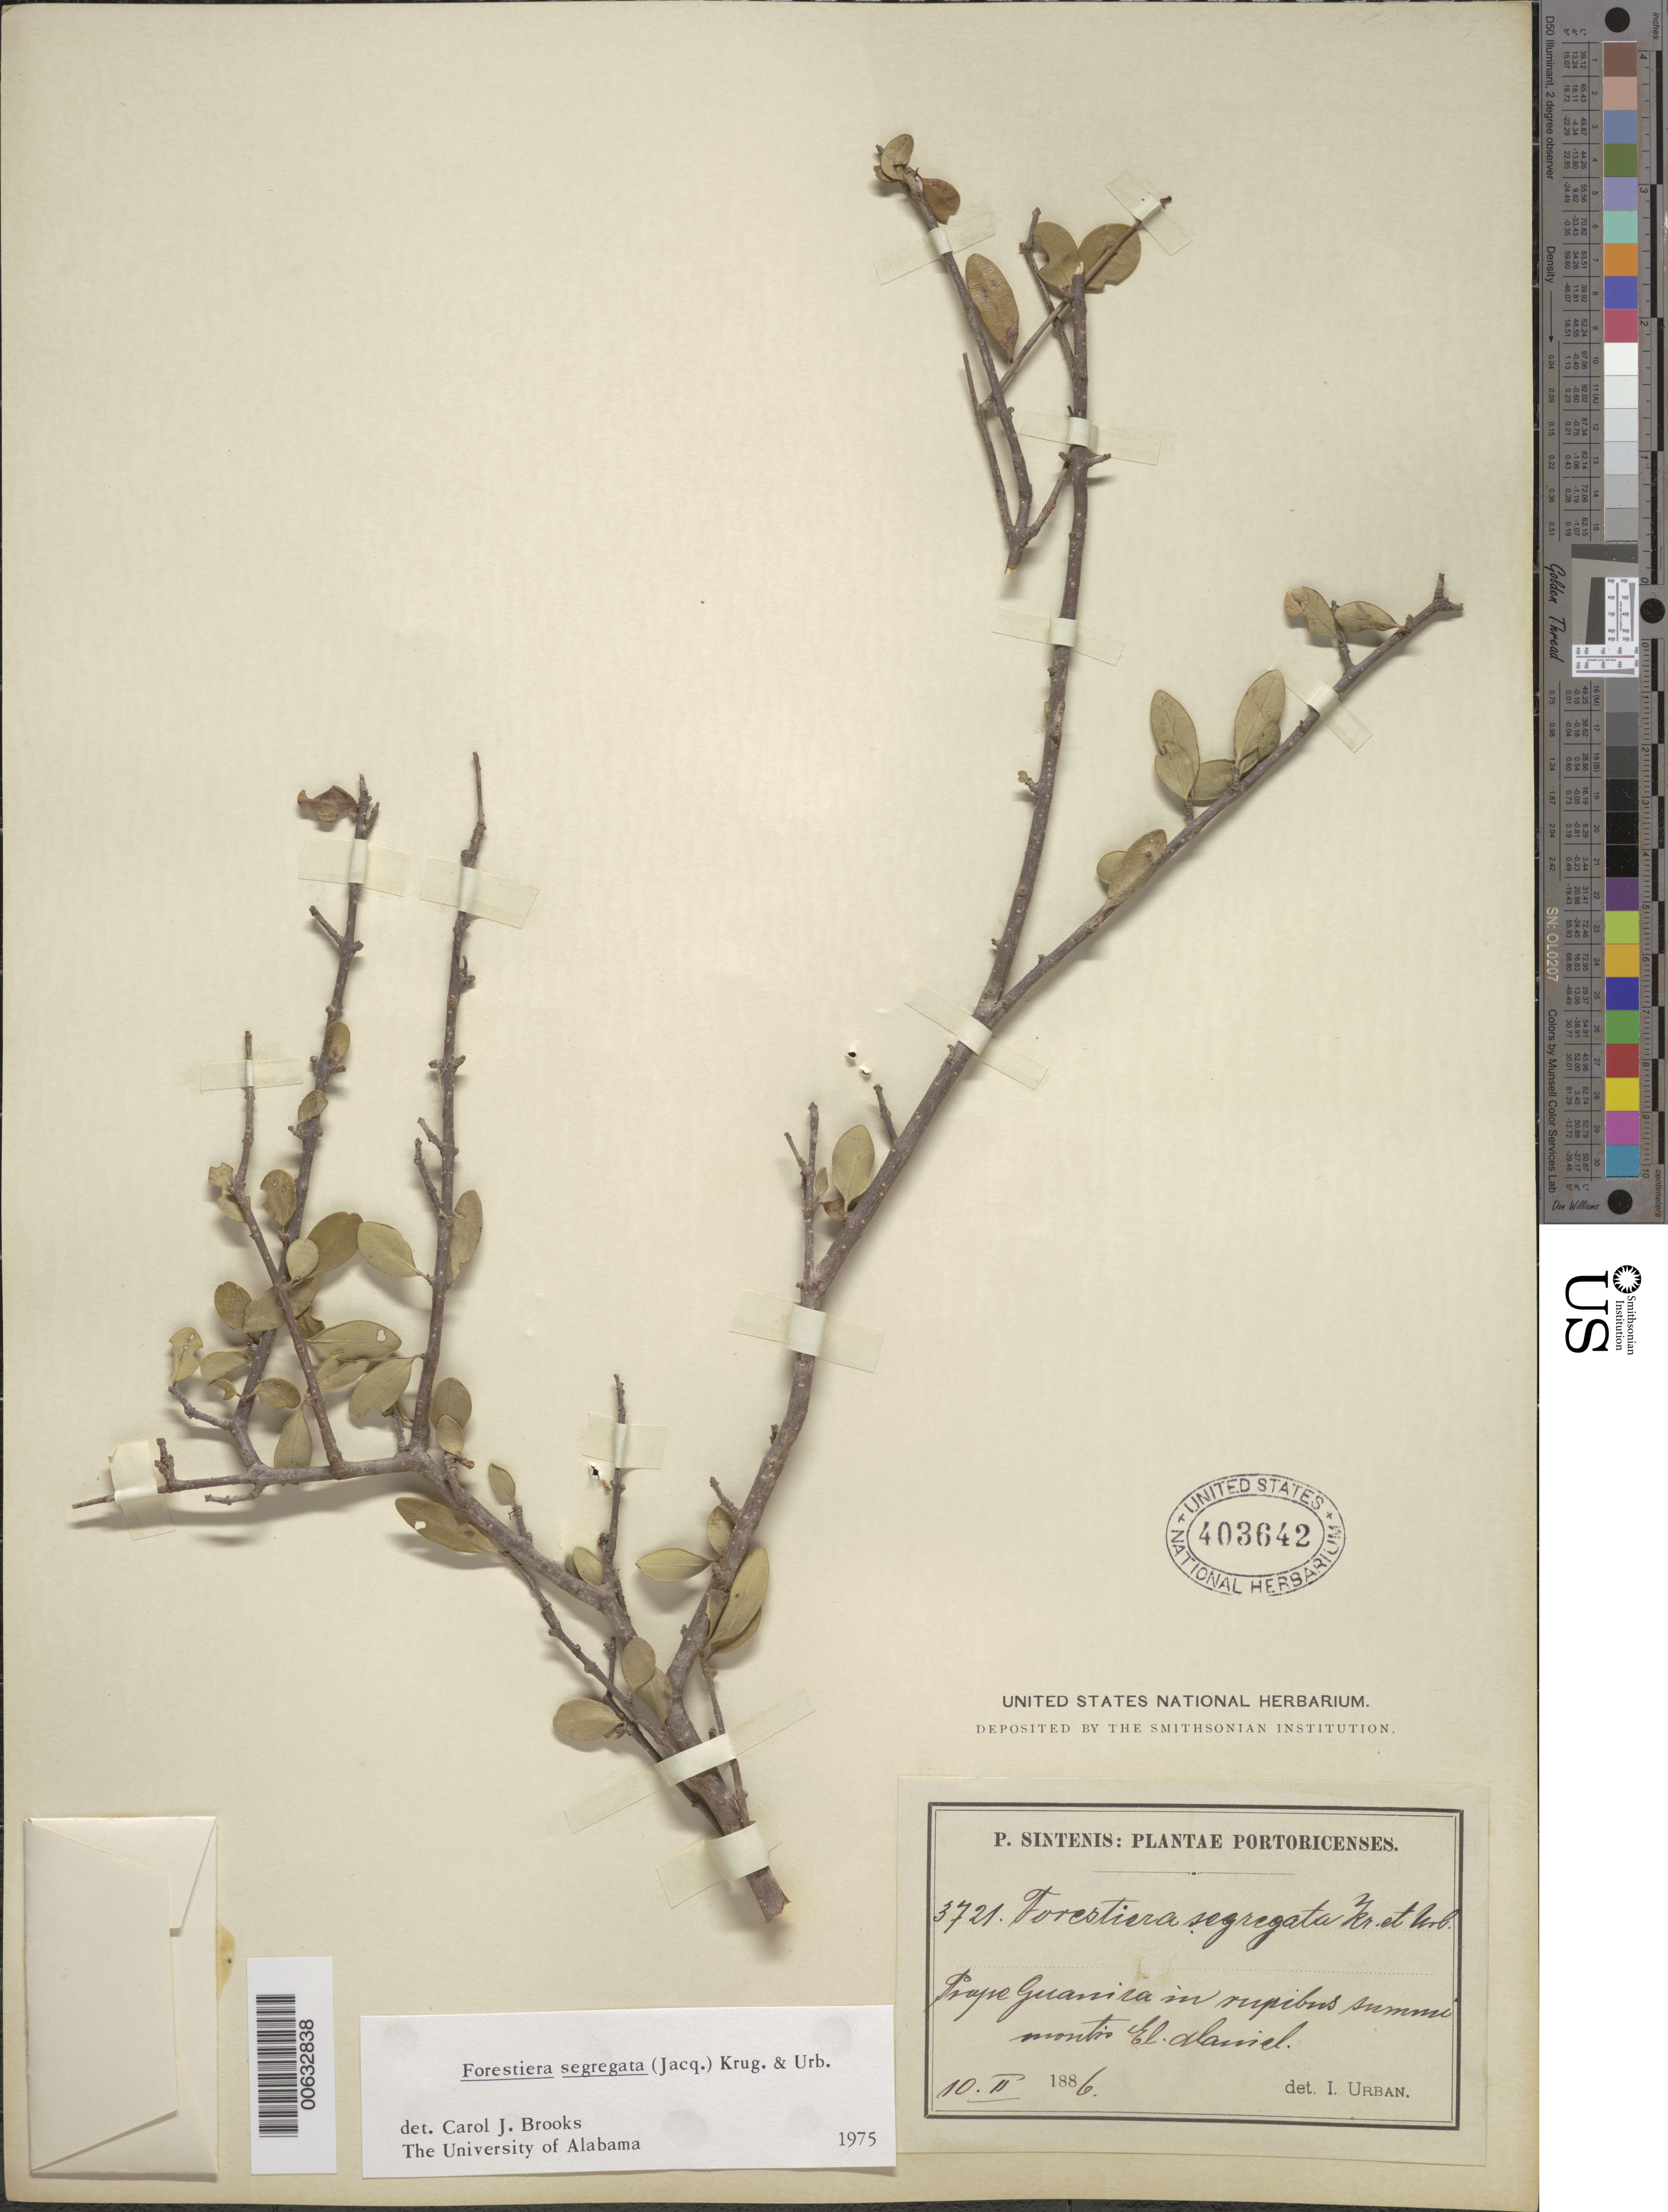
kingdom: Plantae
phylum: Tracheophyta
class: Magnoliopsida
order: Lamiales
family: Oleaceae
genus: Forestiera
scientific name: Forestiera segregata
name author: (Jacq.) Krug & Urb.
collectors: P. Sintenis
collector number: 3721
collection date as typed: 10 Feb 1886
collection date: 1886-02-10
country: Puerto Rico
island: Greater Antilles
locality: Prope Guanica in rupibus summi montis El Daniel.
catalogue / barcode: US 403642